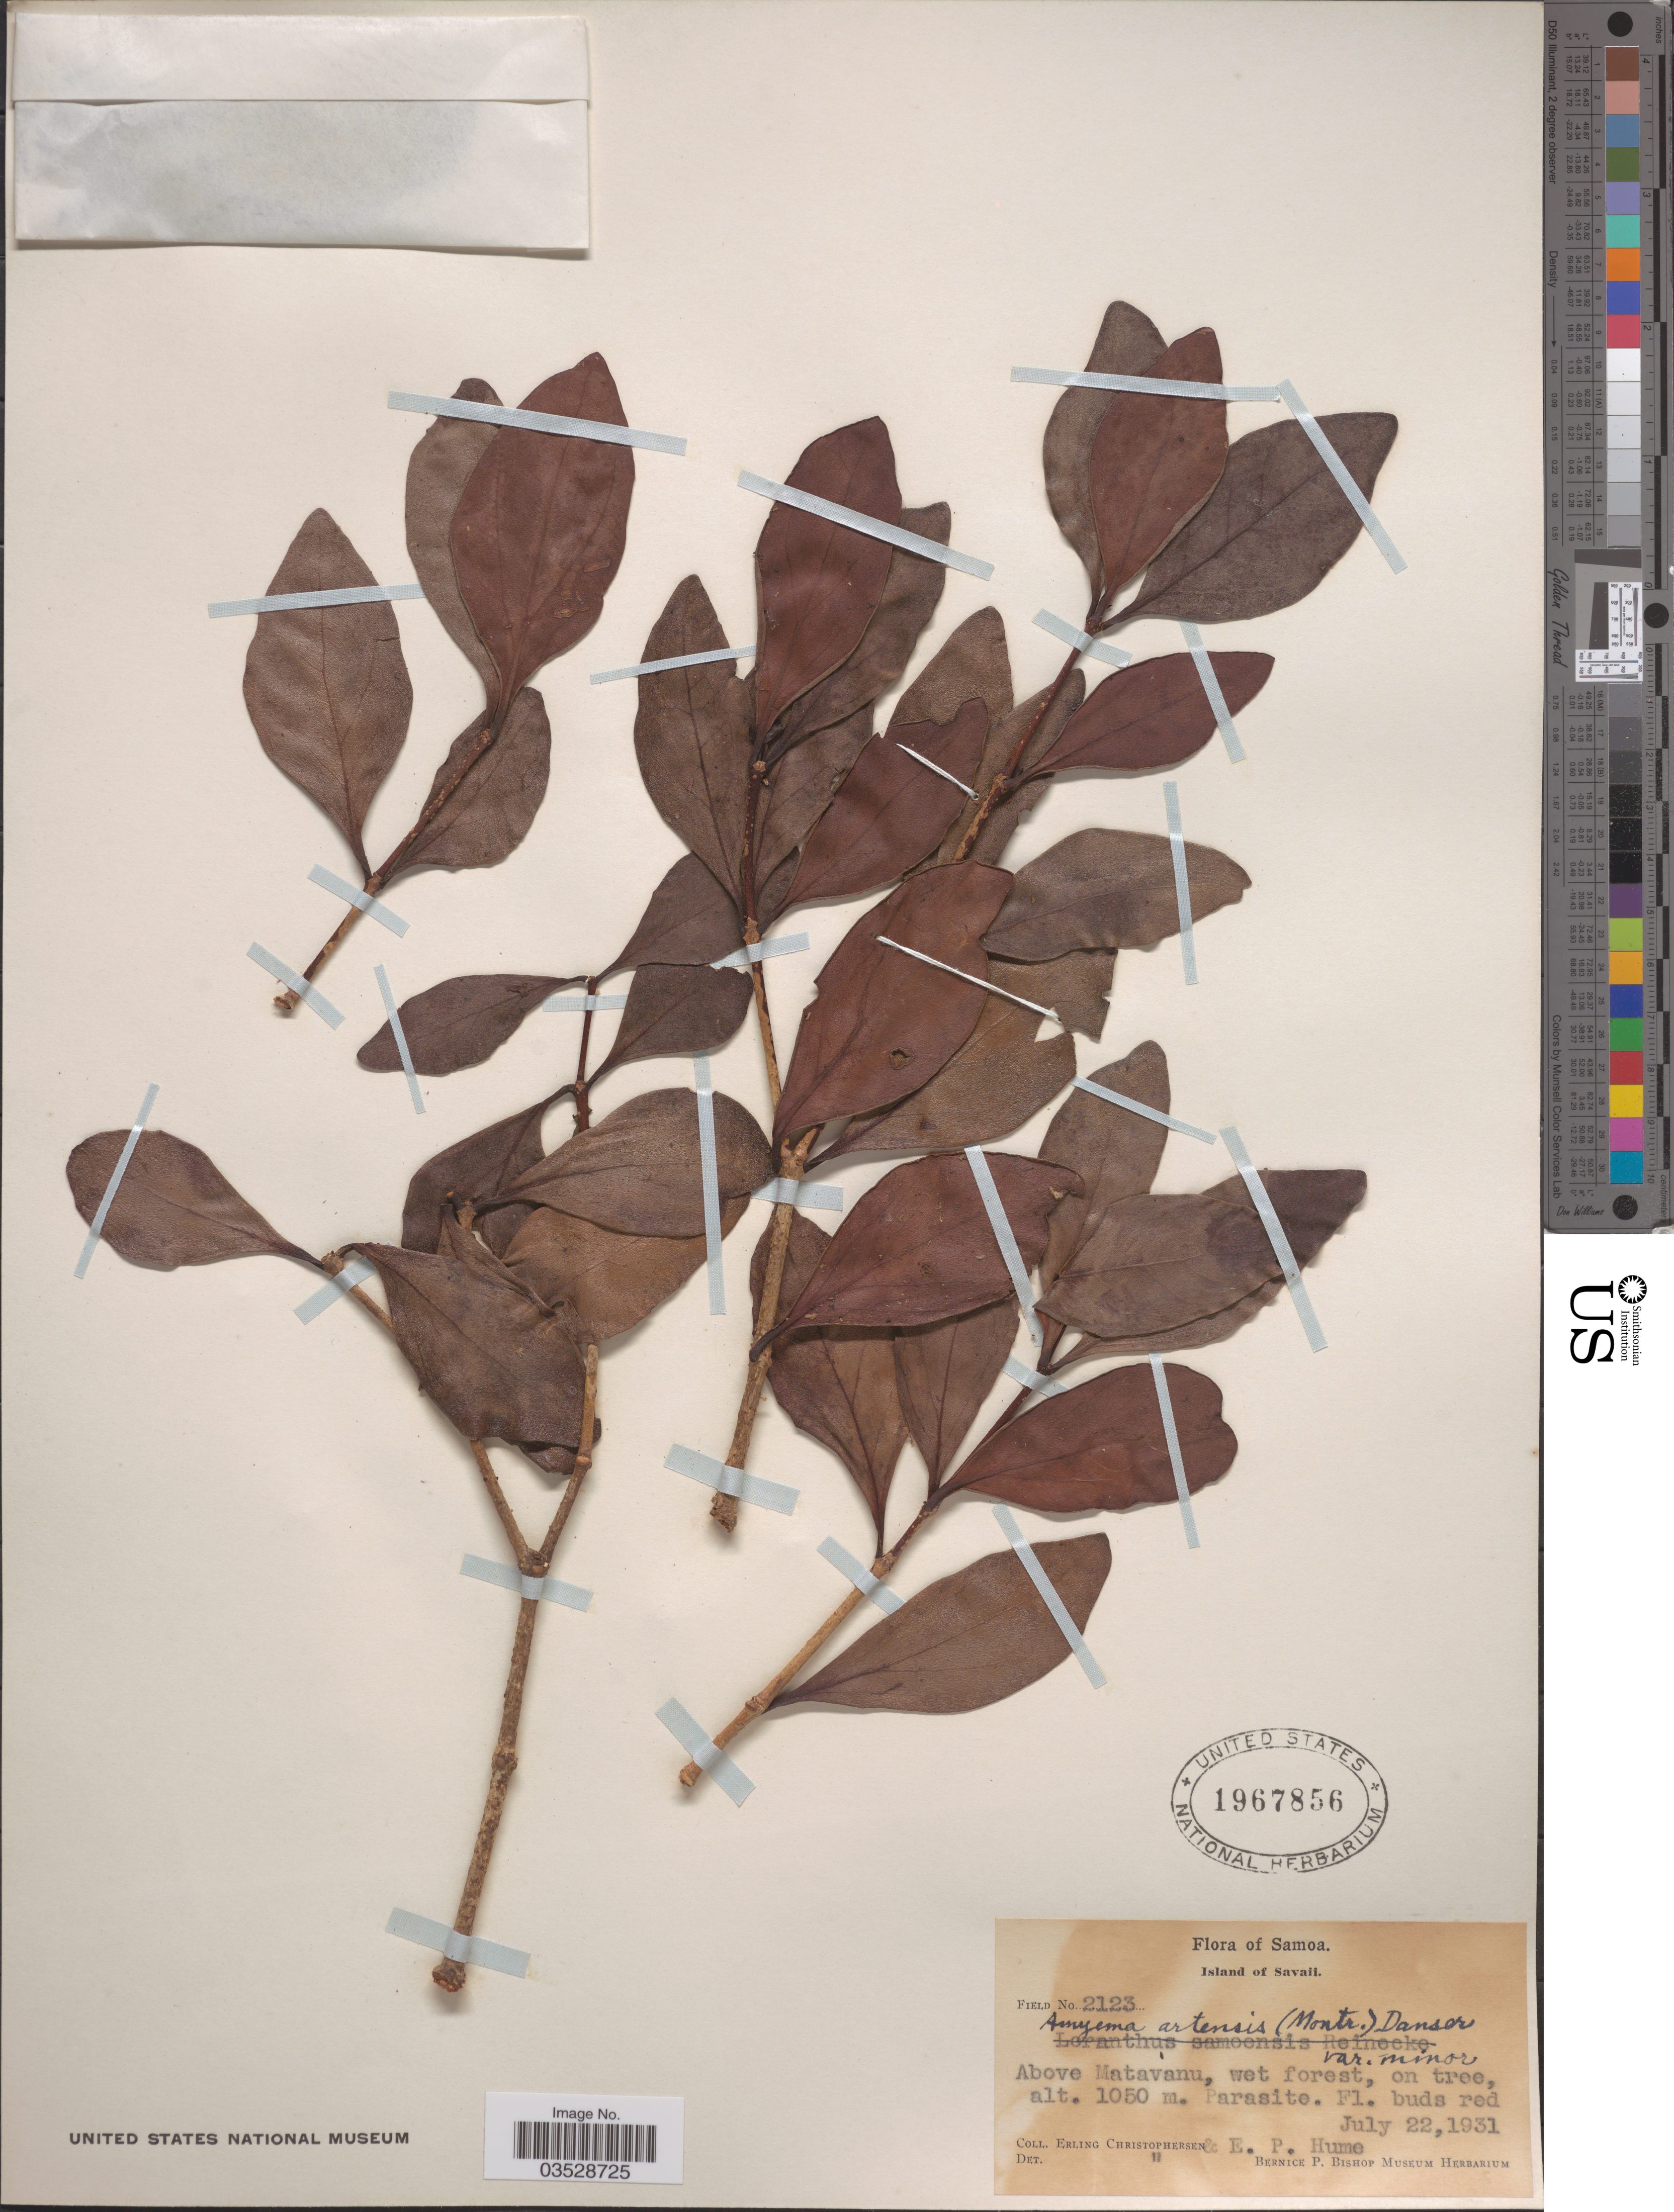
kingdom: Plantae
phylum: Tracheophyta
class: Magnoliopsida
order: Santalales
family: Loranthaceae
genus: Amyema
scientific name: Amyema artensis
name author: Danser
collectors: E. Christophersen & E. P. Hume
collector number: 2123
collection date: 1931-07-22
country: Samoa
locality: Samoa. Island of Savaii. Above Matavanu.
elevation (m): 1050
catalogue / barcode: US 1967856